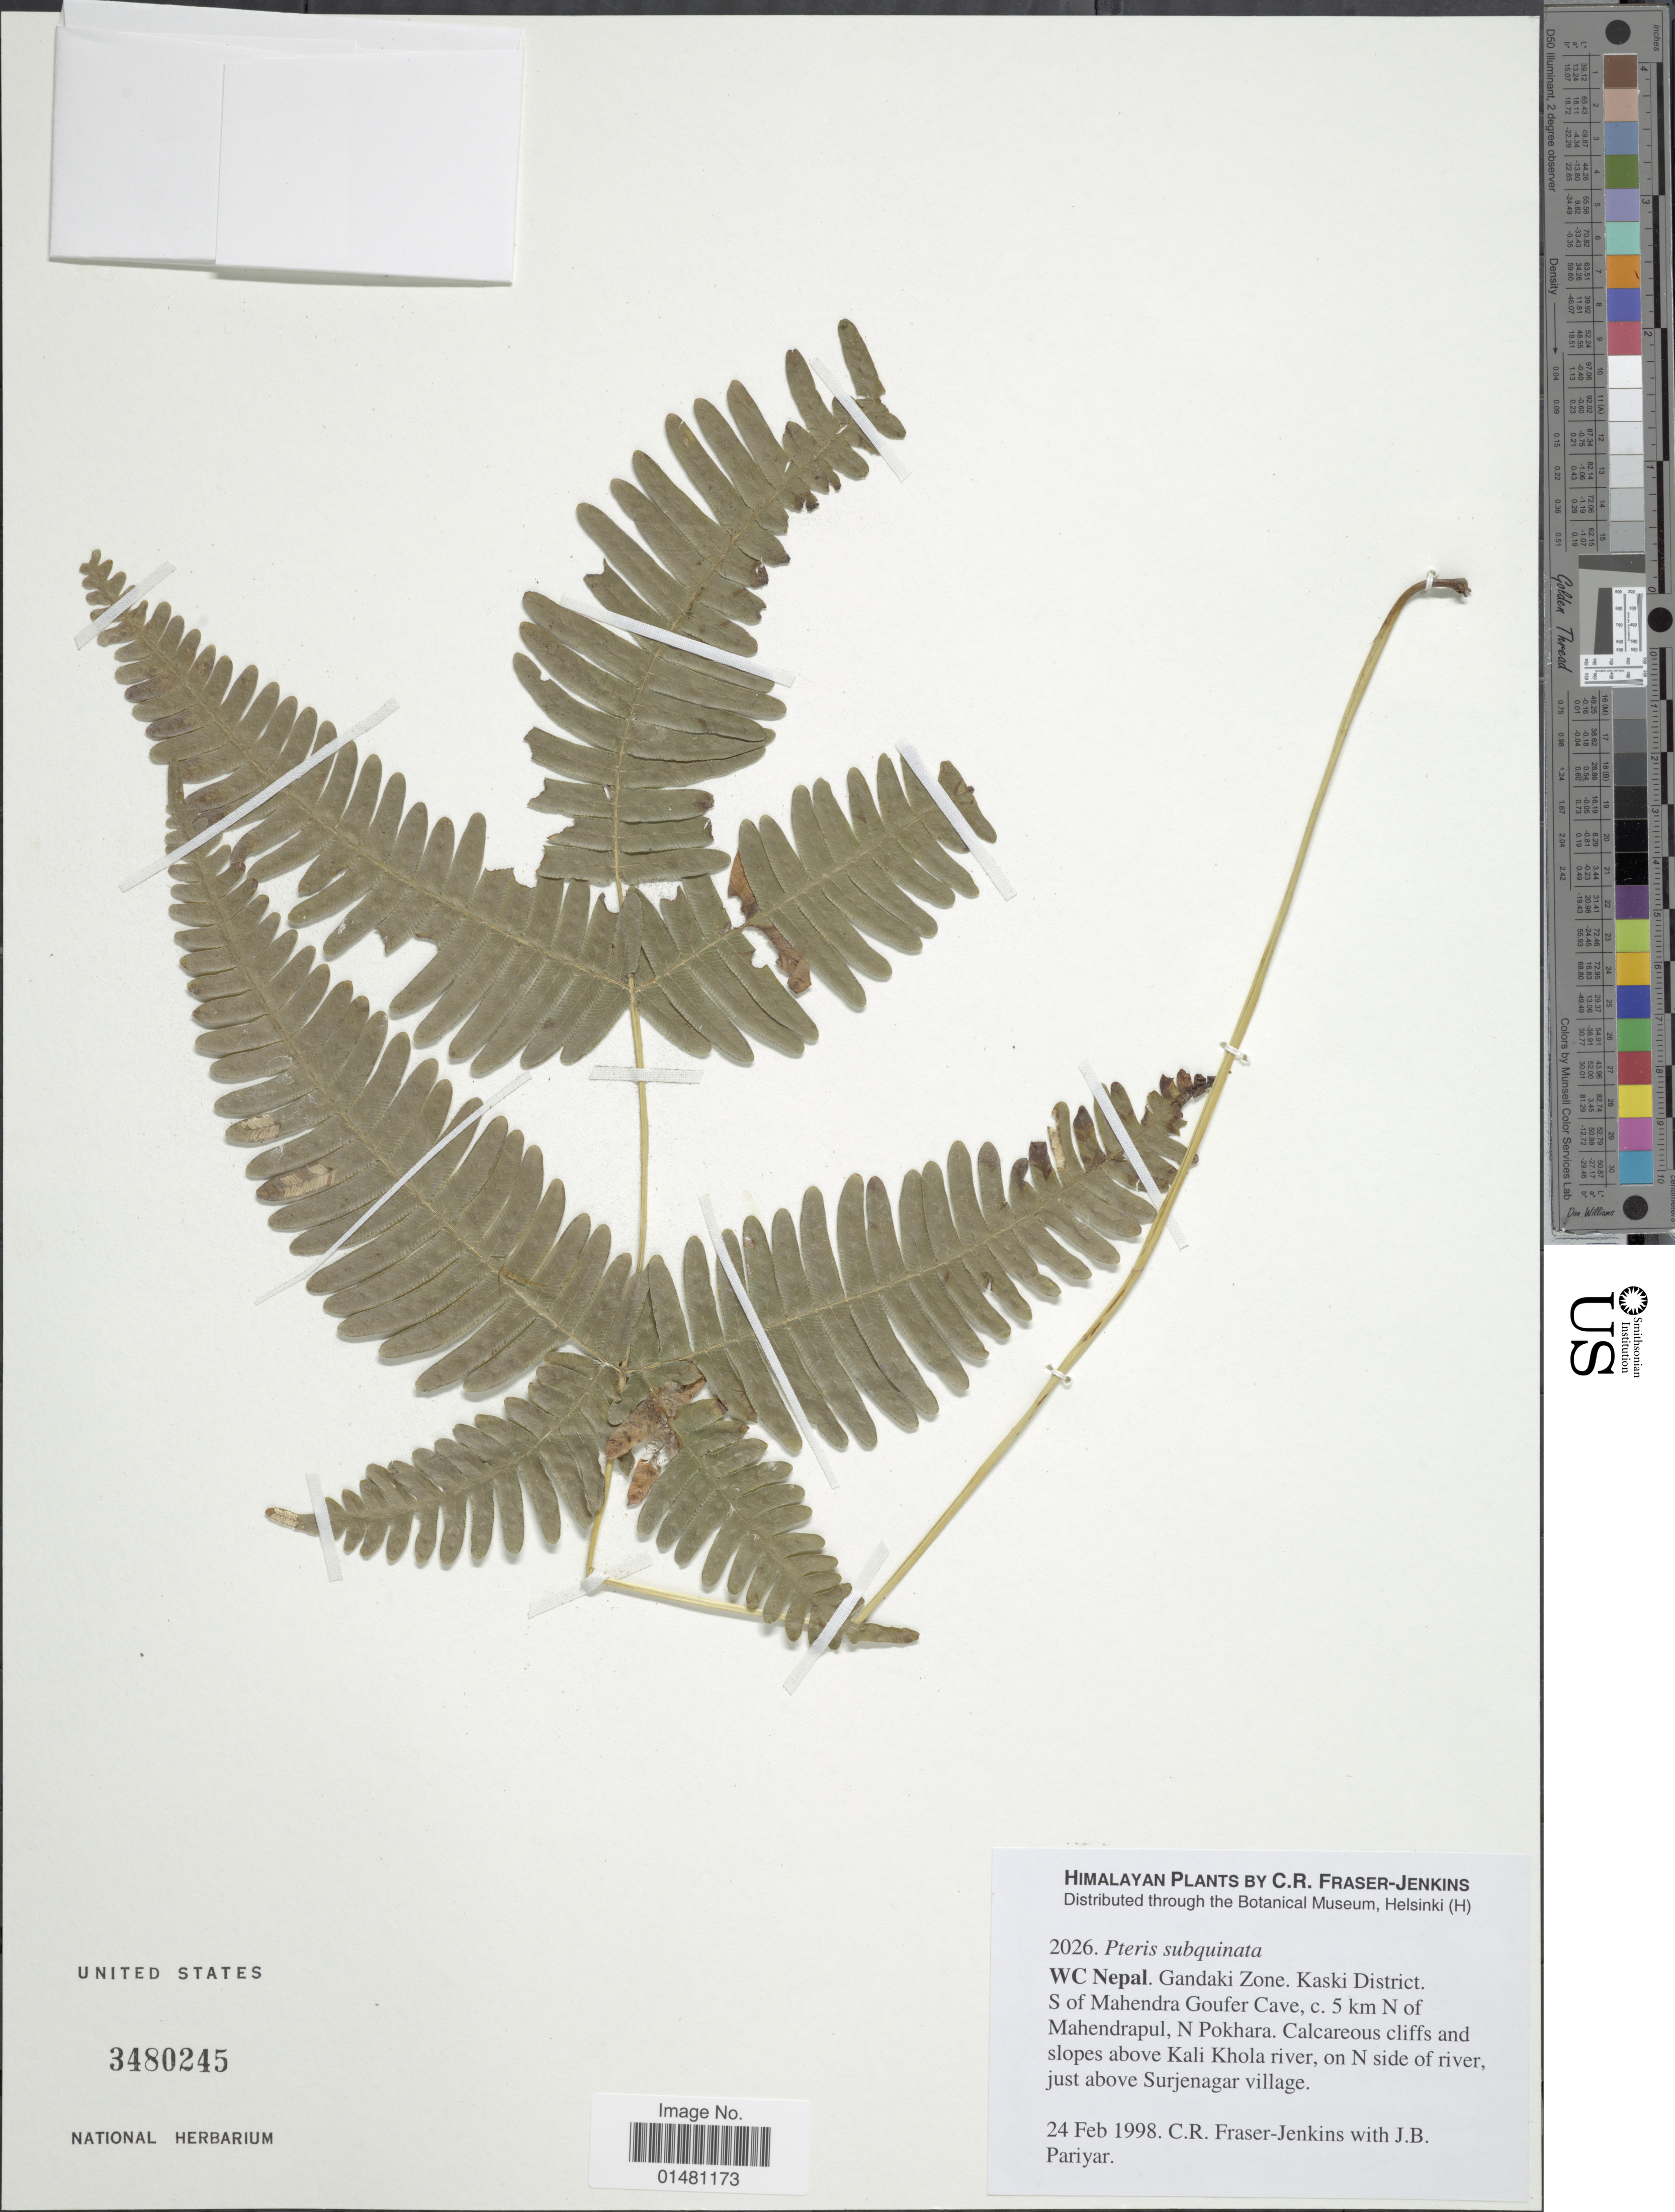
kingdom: Plantae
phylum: Tracheophyta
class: Polypodiopsida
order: Polypodiales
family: Pteridaceae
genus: Pteris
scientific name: Pteris subquinata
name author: (Wall. ex Bedd.) J. Agardh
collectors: C. R. Fraser-Jenkins & J. Pariyar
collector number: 2026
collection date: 1998-02-24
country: Nepal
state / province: Gandaki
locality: Himalayan, WC Nepal. Gandaki Zone. Kaski District. S of Mahendra Goufer Cave, c. 5 km N of Mahendrapul, N Pokhara. Calcareous cliffs and slopes above Kali Khola river, on N side of river, just above Surjenagar village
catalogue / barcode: US 3480245